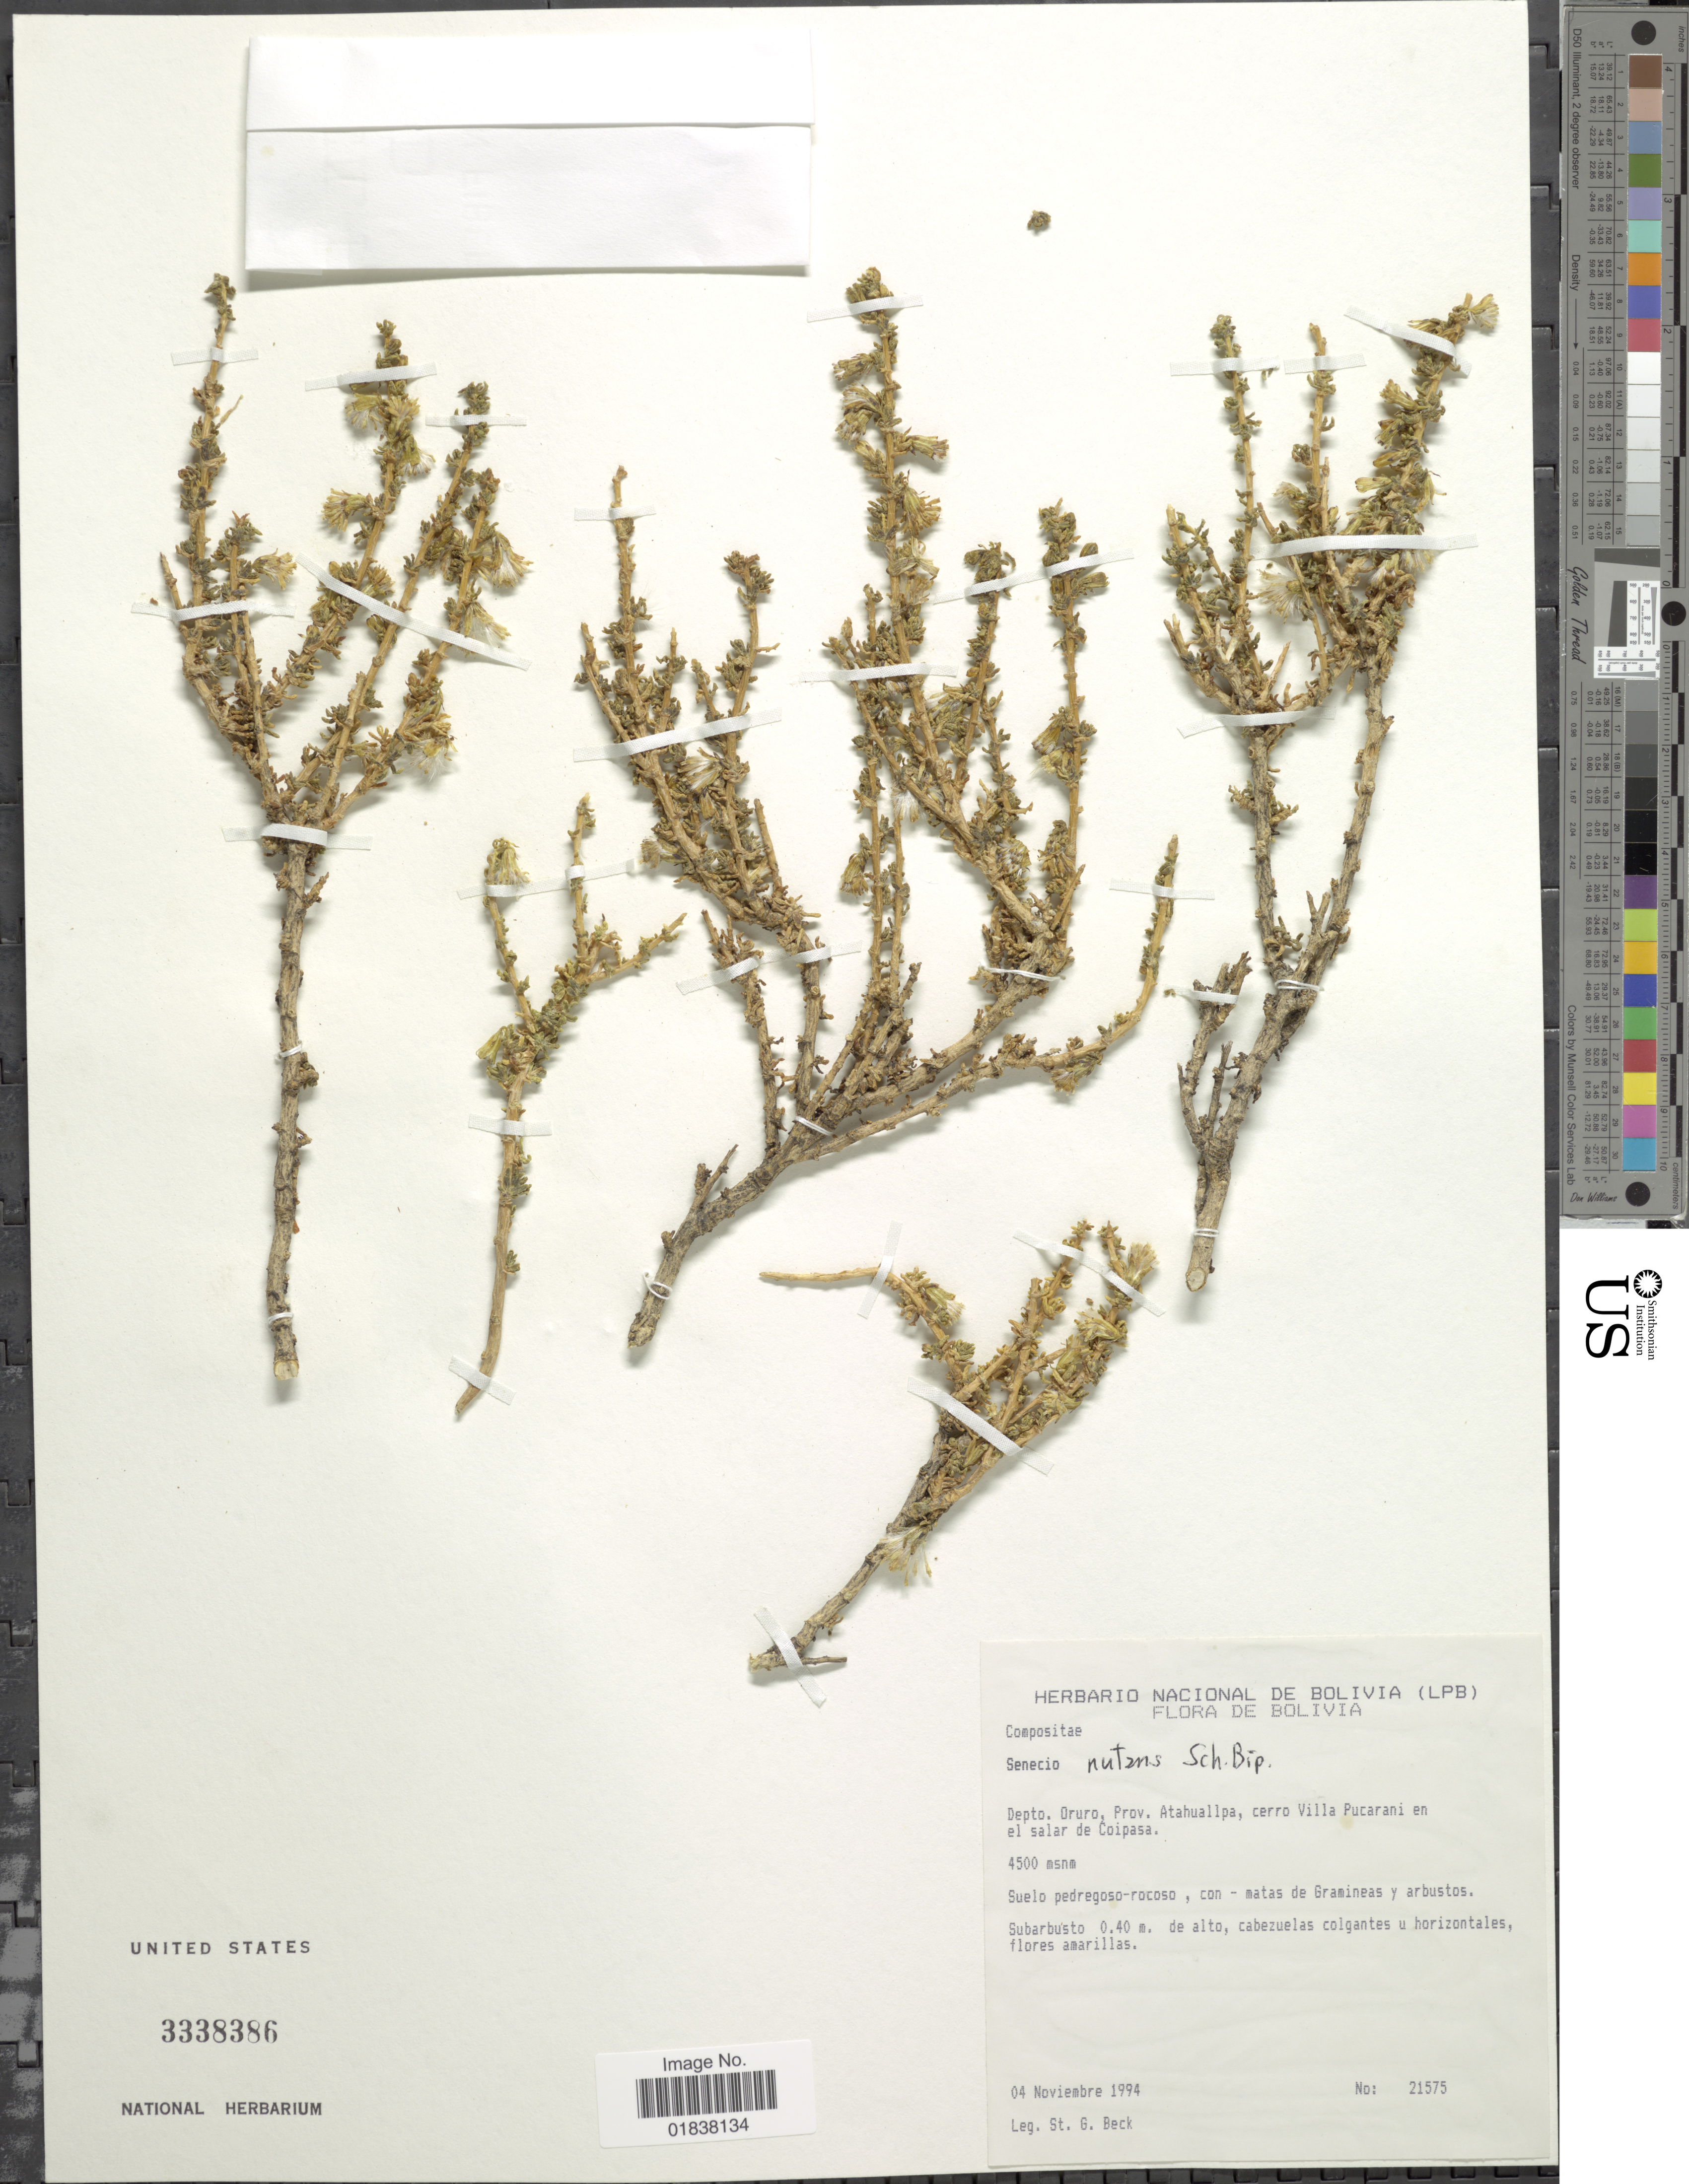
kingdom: Plantae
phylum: Tracheophyta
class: Magnoliopsida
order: Asterales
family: Asteraceae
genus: Senecio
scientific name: Senecio nutans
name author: Sch. Bip.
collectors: S. G. Beck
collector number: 21575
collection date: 1994-11-04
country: Bolivia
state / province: Oruro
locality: Prov. Atahuallpa, cerro Villa Pucarani en el salar de Coipasa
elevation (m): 4500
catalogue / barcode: US 3338386